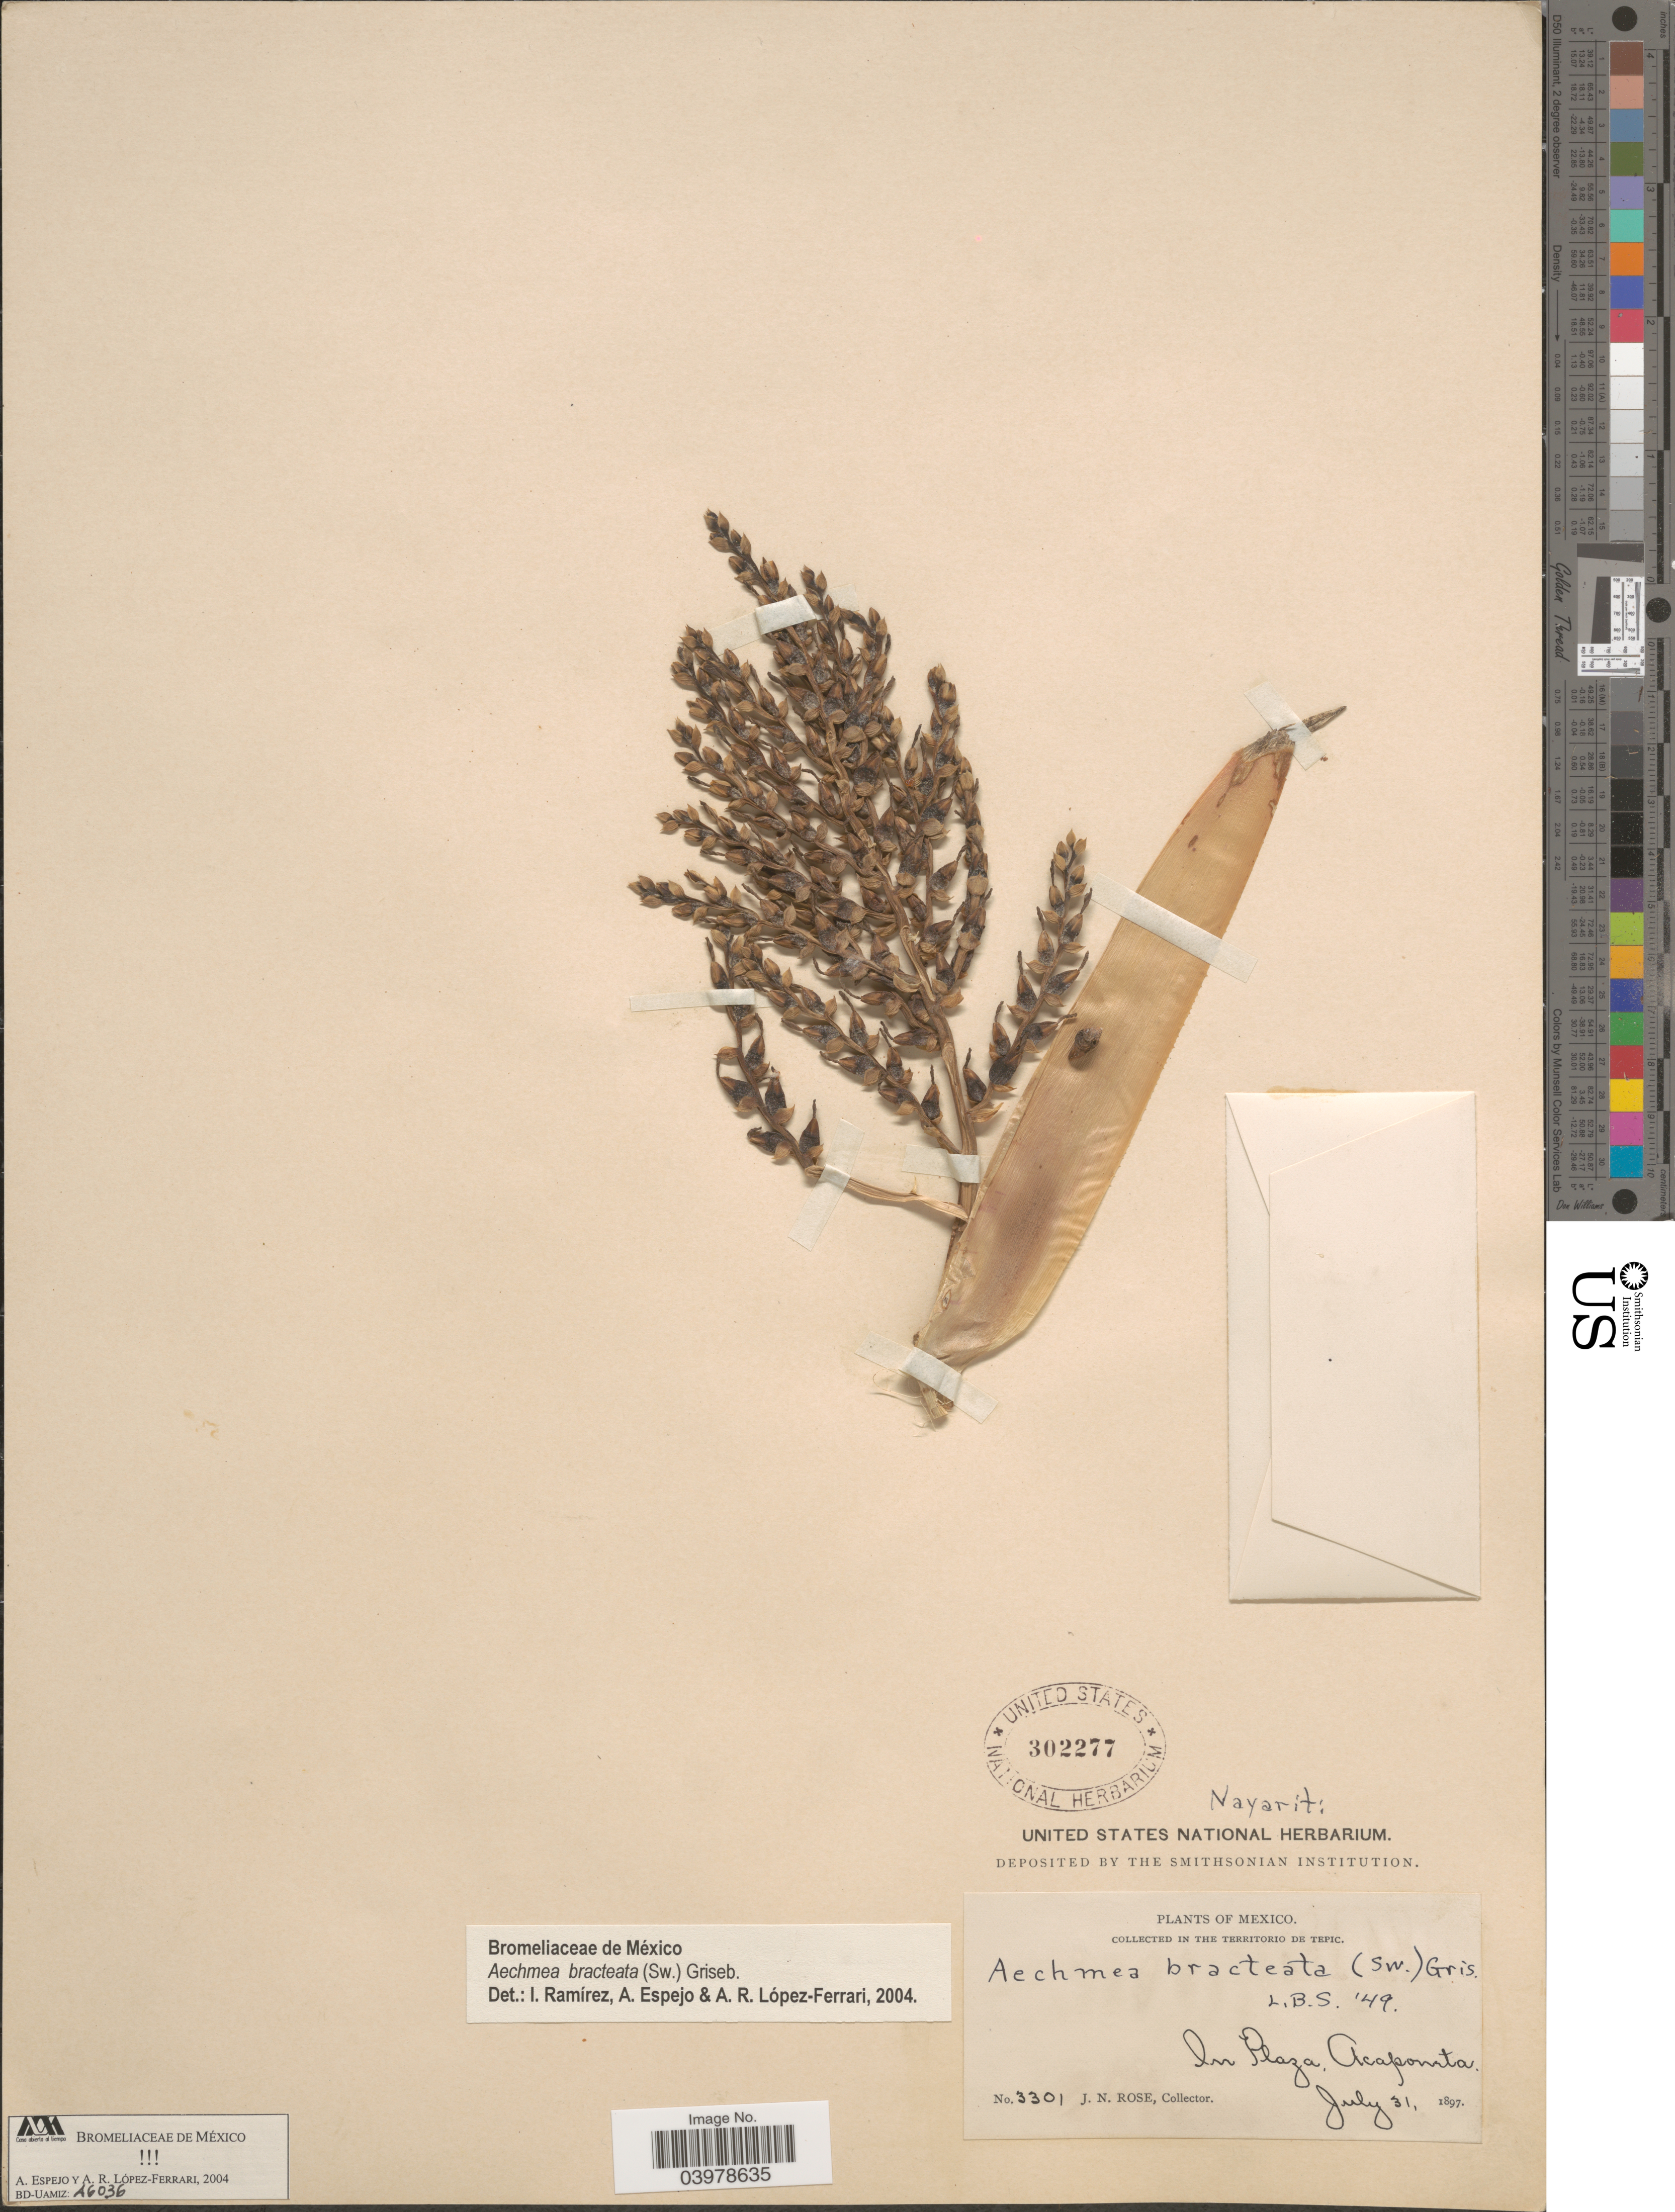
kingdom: Plantae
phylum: Tracheophyta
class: Liliopsida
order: Poales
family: Bromeliaceae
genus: Aechmea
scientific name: Aechmea bracteata var. bracteata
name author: (Sw.) Griseb.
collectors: J. N. Rose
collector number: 3301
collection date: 1897-07-31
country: Mexico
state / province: Nayarit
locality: In the Territorio de Tepic. In Plaza, Acaponeta.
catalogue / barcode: US 302277